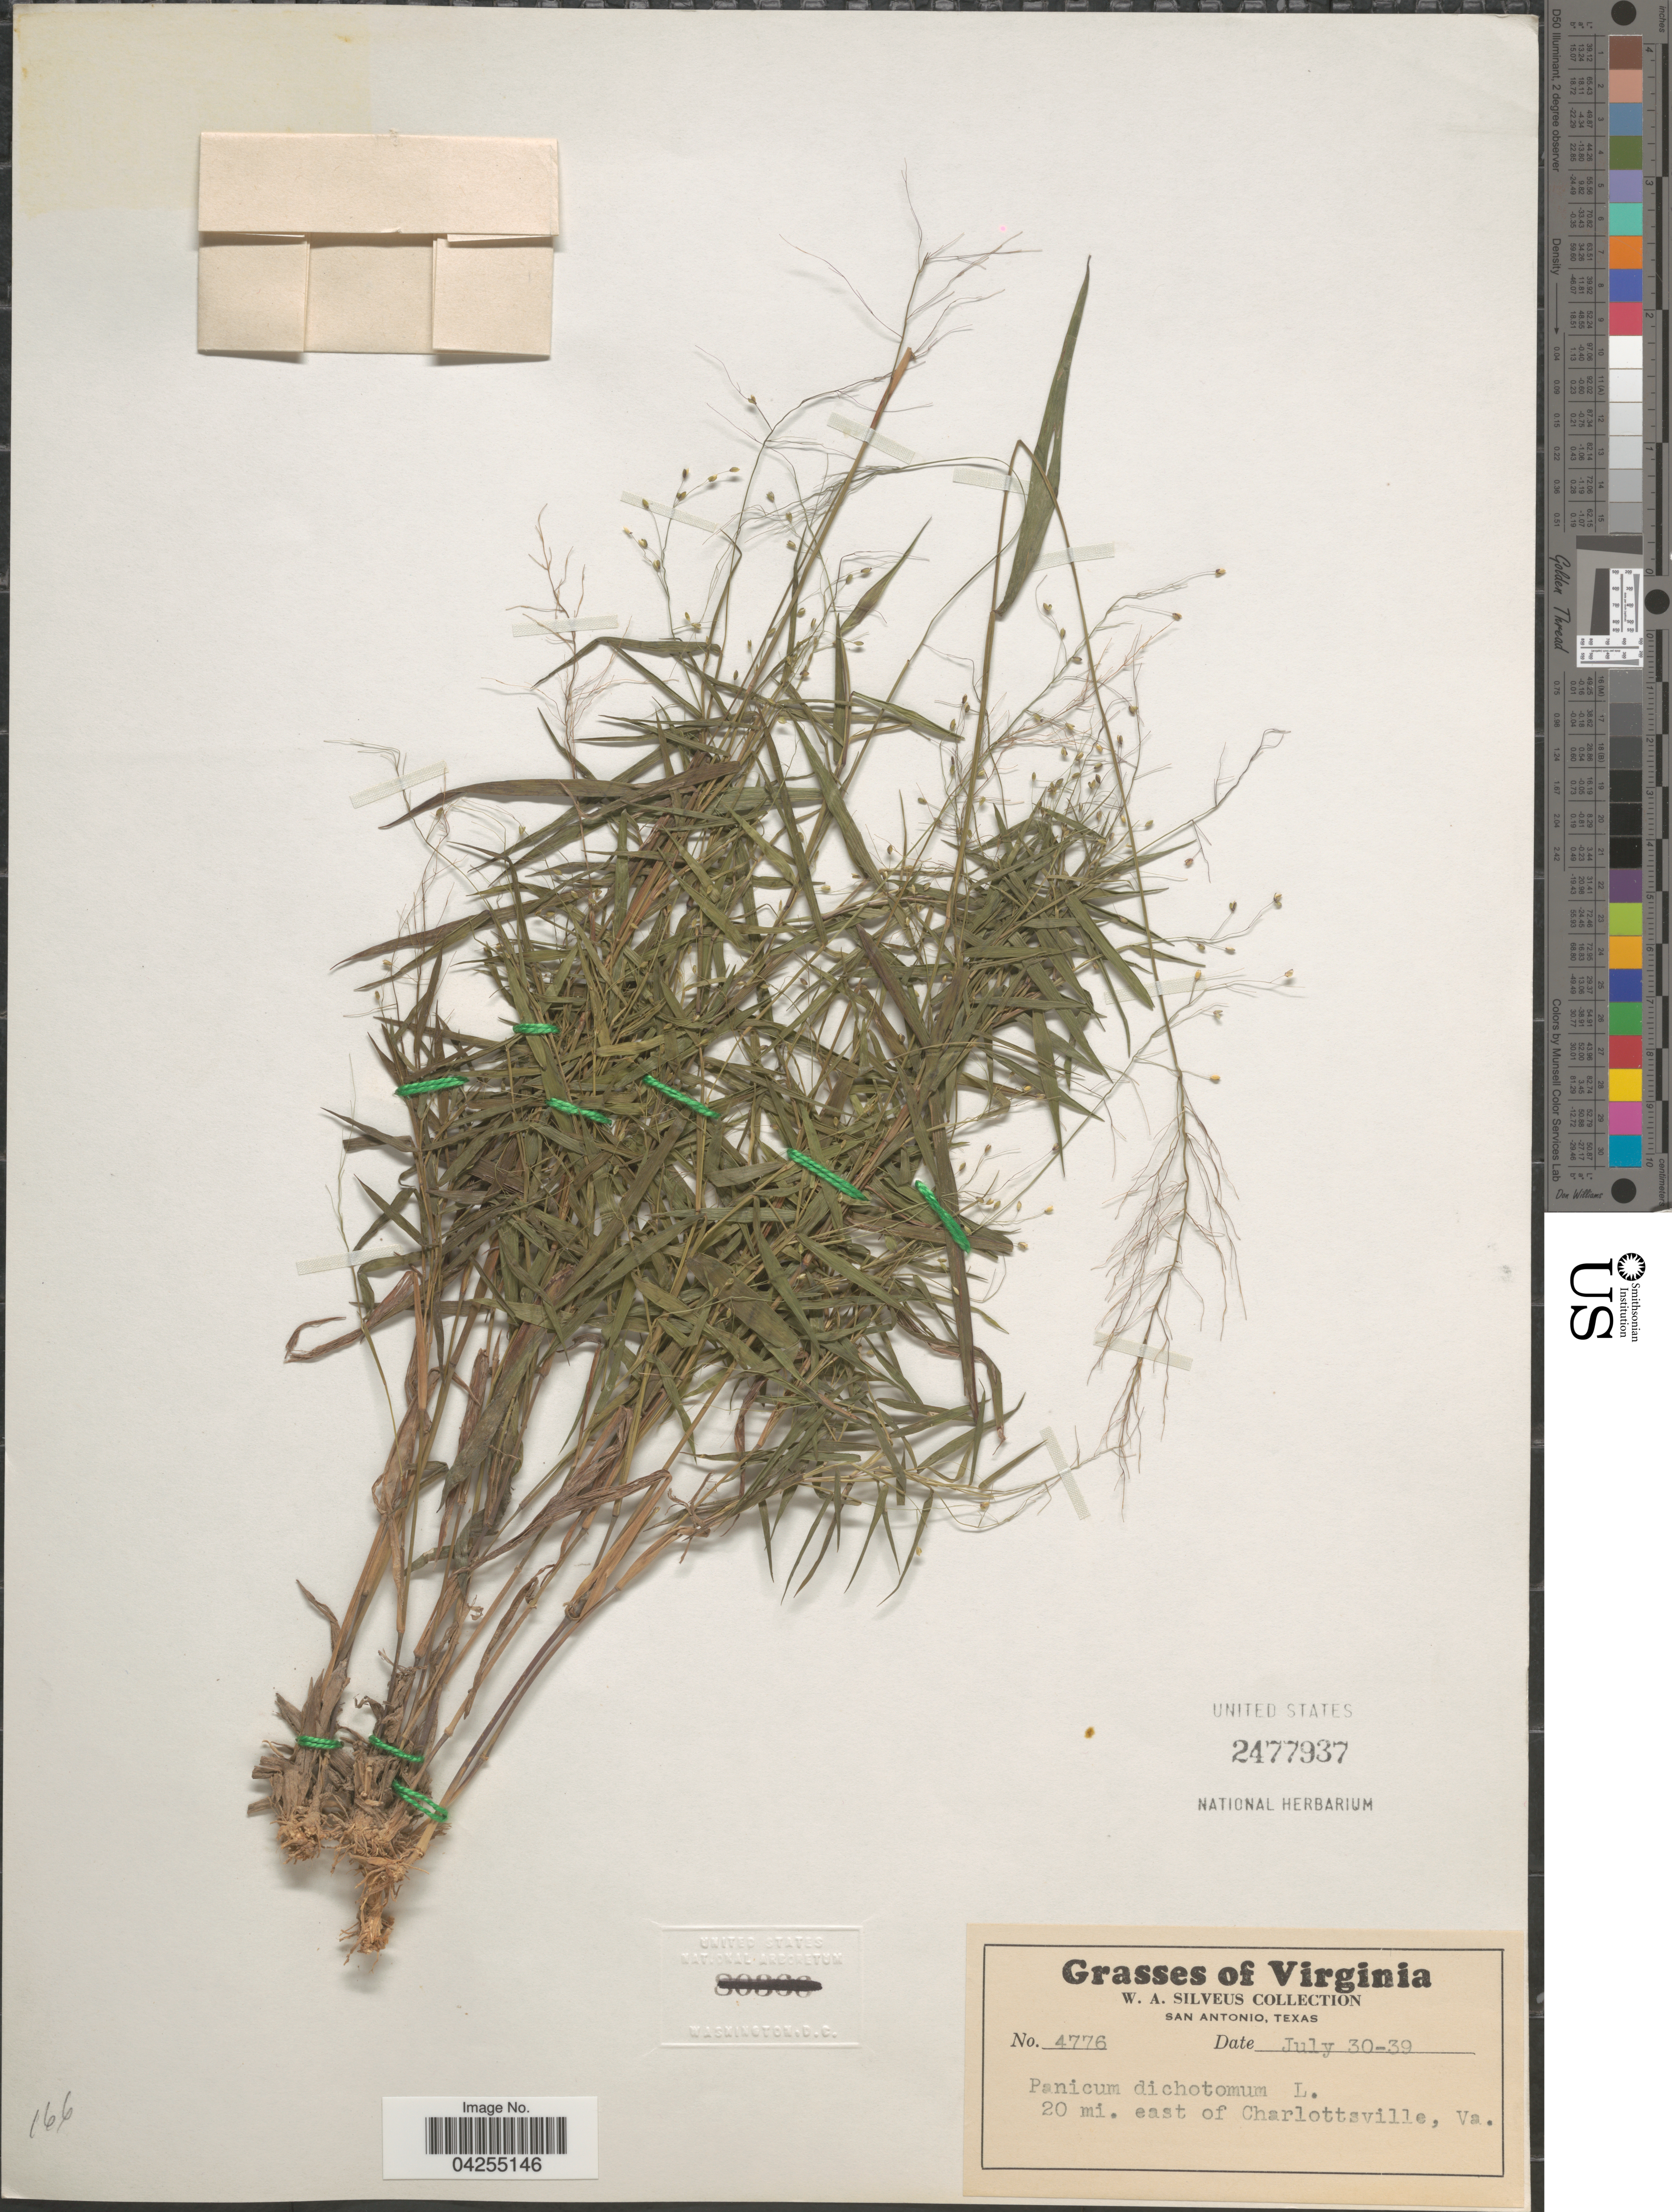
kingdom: Plantae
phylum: Tracheophyta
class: Liliopsida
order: Poales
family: Poaceae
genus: Dichanthelium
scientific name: Dichanthelium dichotomum var. dichotomum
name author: (L.) Gould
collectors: W. Silveus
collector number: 4776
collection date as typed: Transcribed d/m/y: 30/7/39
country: United States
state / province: Virginia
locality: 20 mi. east of Charlottsville.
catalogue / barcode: US 2477937